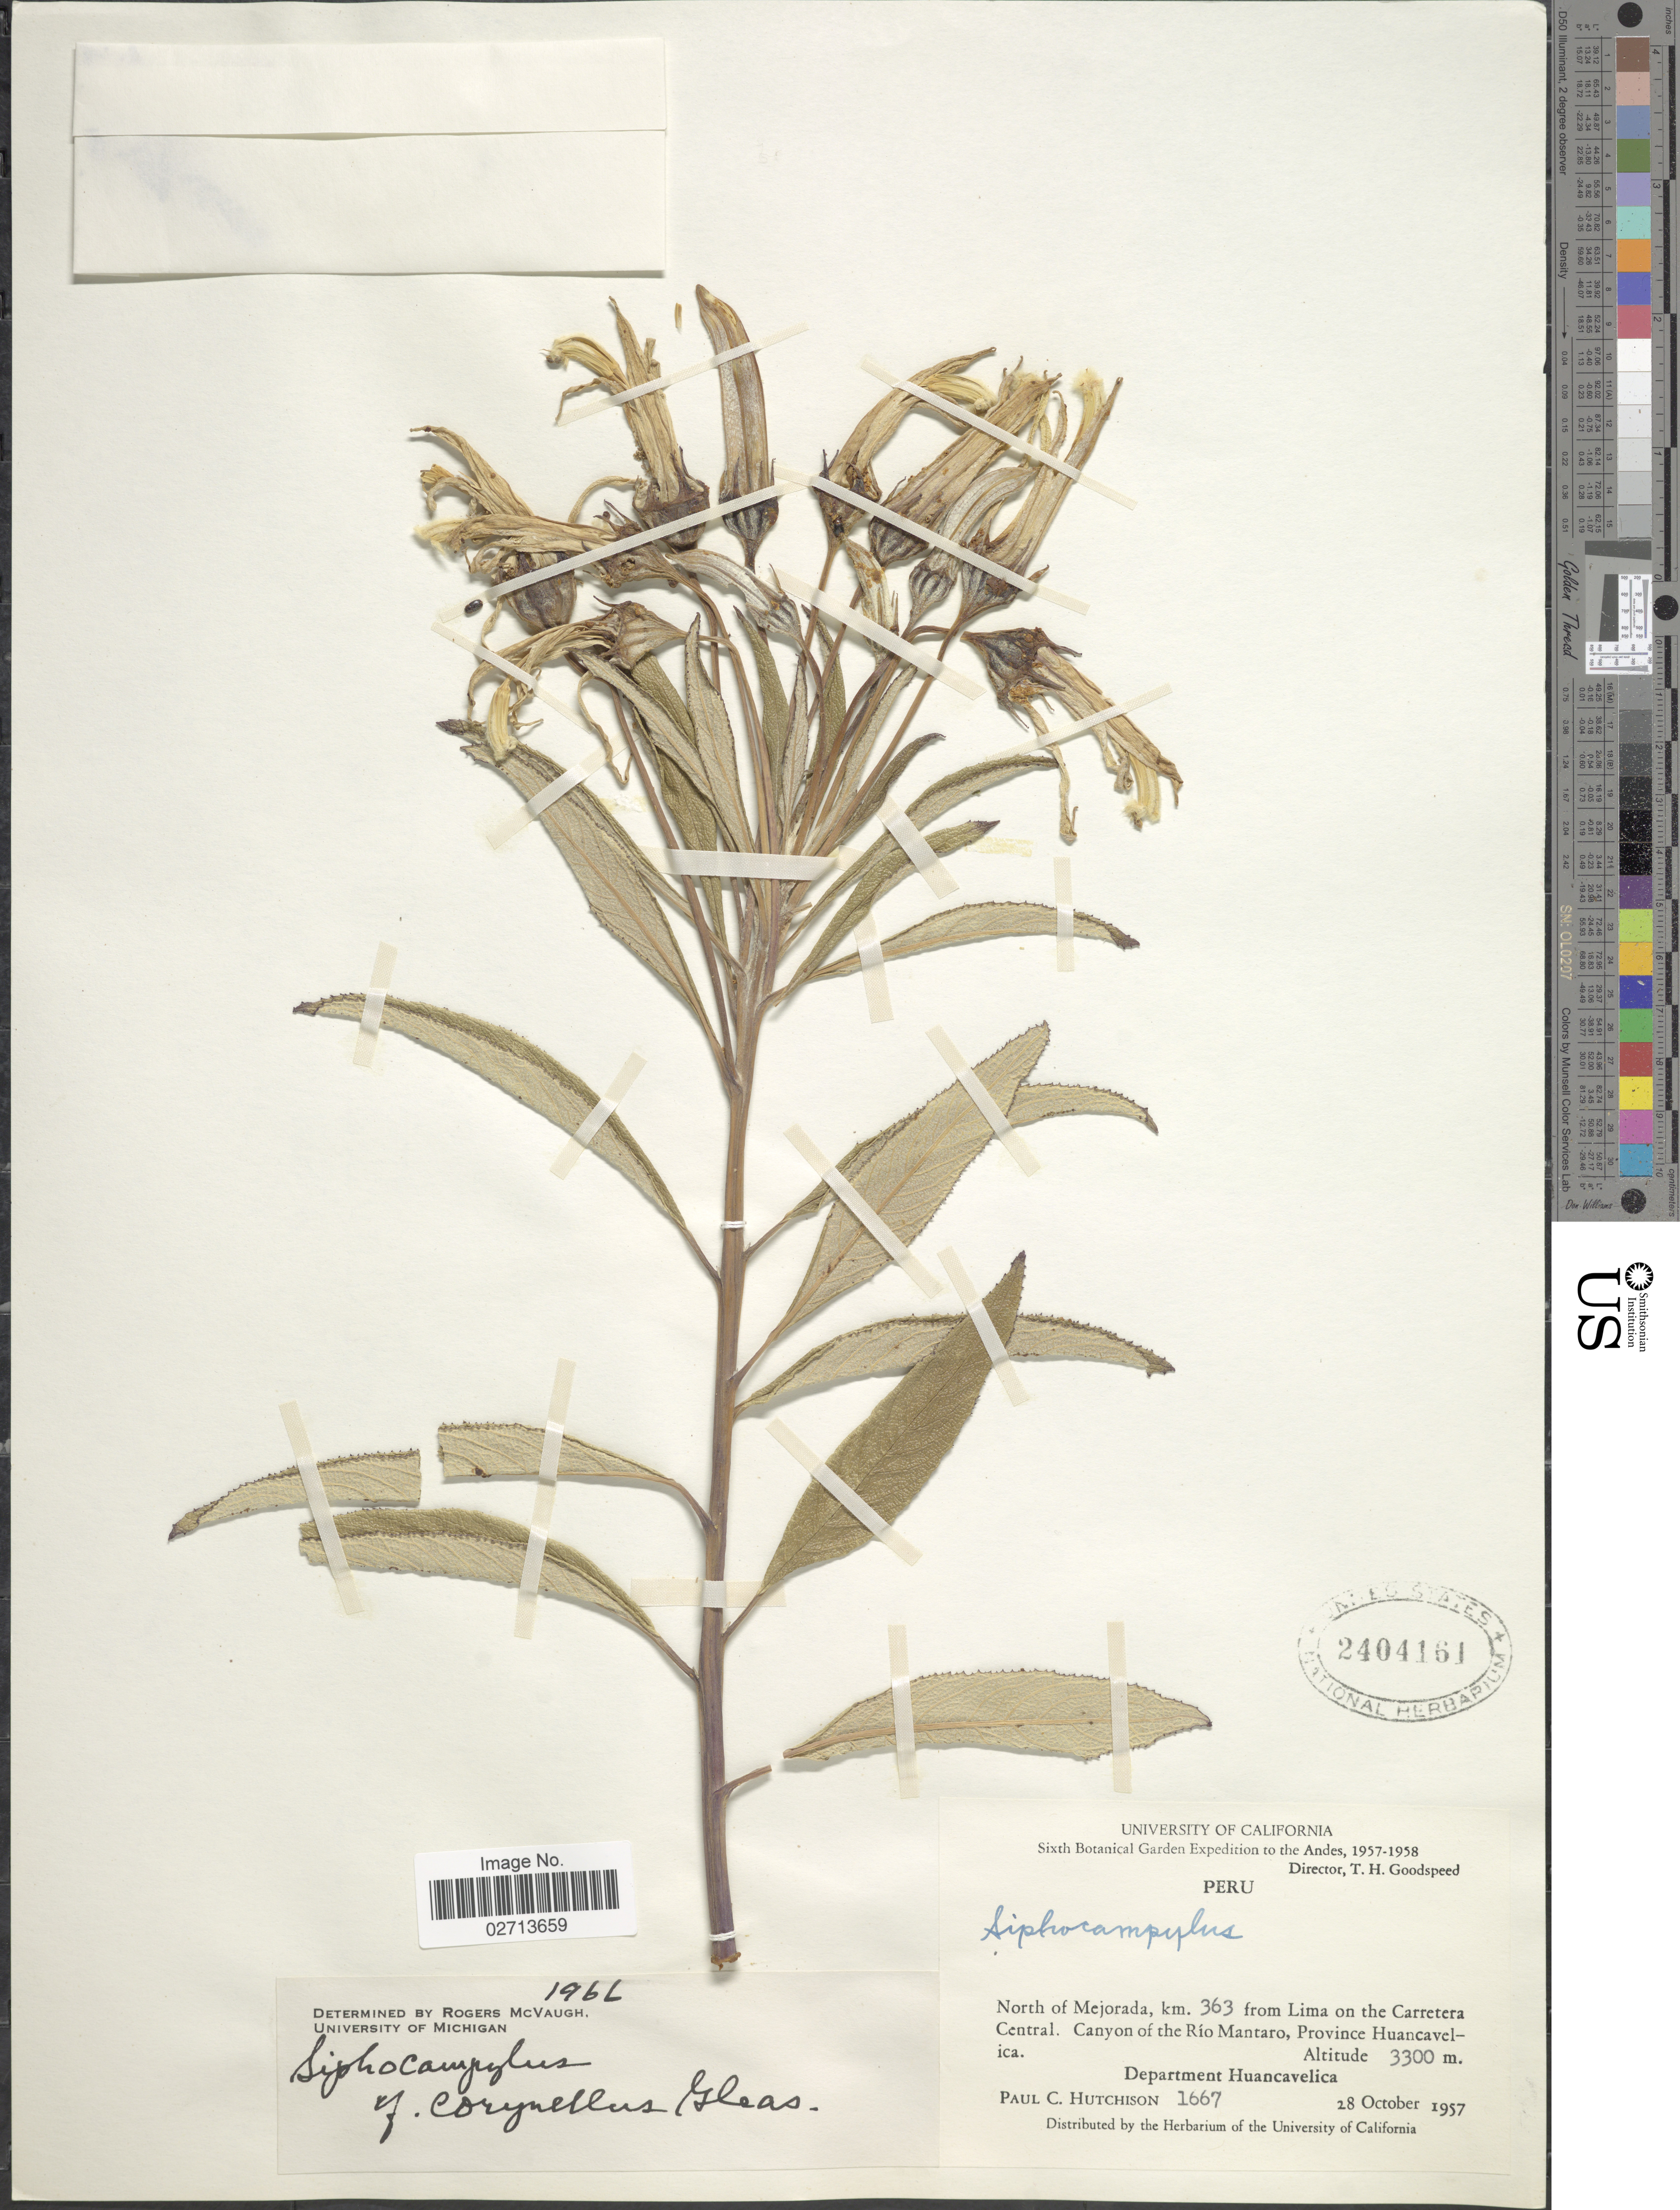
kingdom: Plantae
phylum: Tracheophyta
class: Magnoliopsida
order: Asterales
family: Campanulaceae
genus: Siphocampylus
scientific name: Siphocampylus corynellus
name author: Gleason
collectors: P. C. Hutchison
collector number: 1667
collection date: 1957-10-28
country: Peru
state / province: Huancavelica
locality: Andes [unsure placement] North of Mejorada, km 363 from Lima on the Carretera Central. Canyon of the Rio Mantaro, Province Huancavelica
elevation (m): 3300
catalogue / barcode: US 2404161